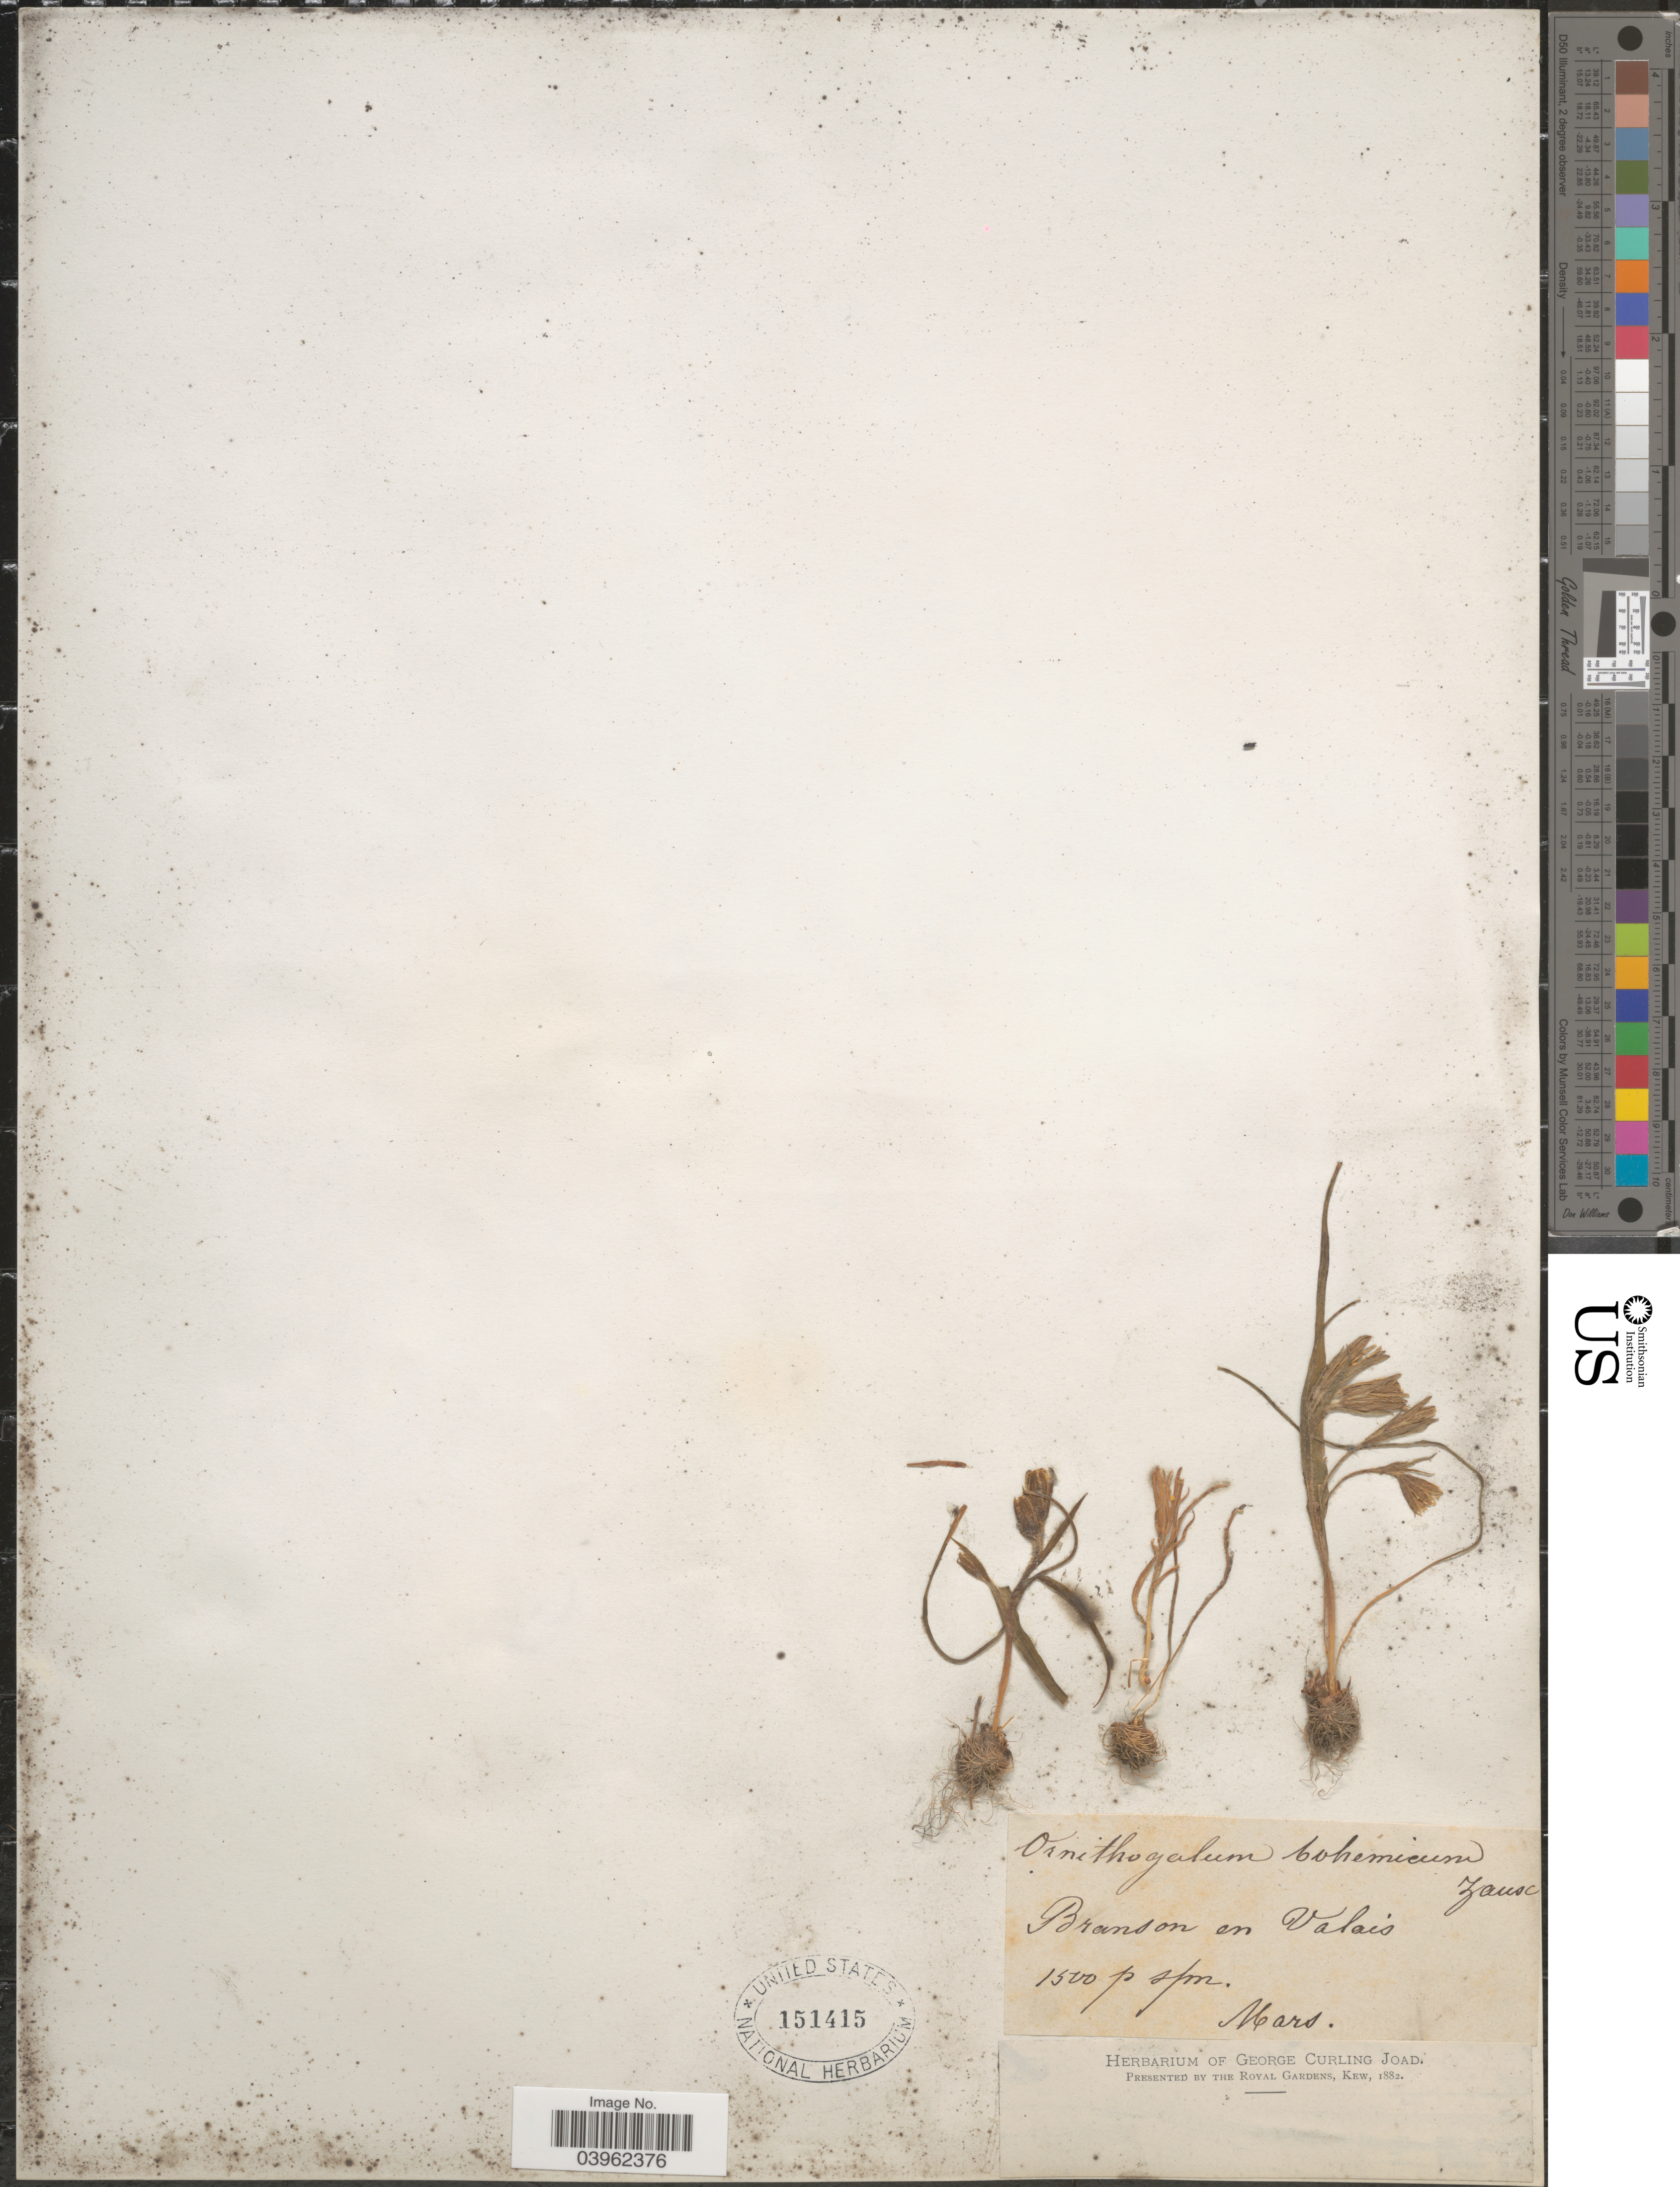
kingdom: Plantae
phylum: Tracheophyta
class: Liliopsida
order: Asparagales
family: Asparagaceae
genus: Ornithogalum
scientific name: Ornithogalum bohemicum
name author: Zauschn.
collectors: ex herb. George Curling Joad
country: Switzerland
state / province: Valais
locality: Branson en Valais.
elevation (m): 1500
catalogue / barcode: US 151415